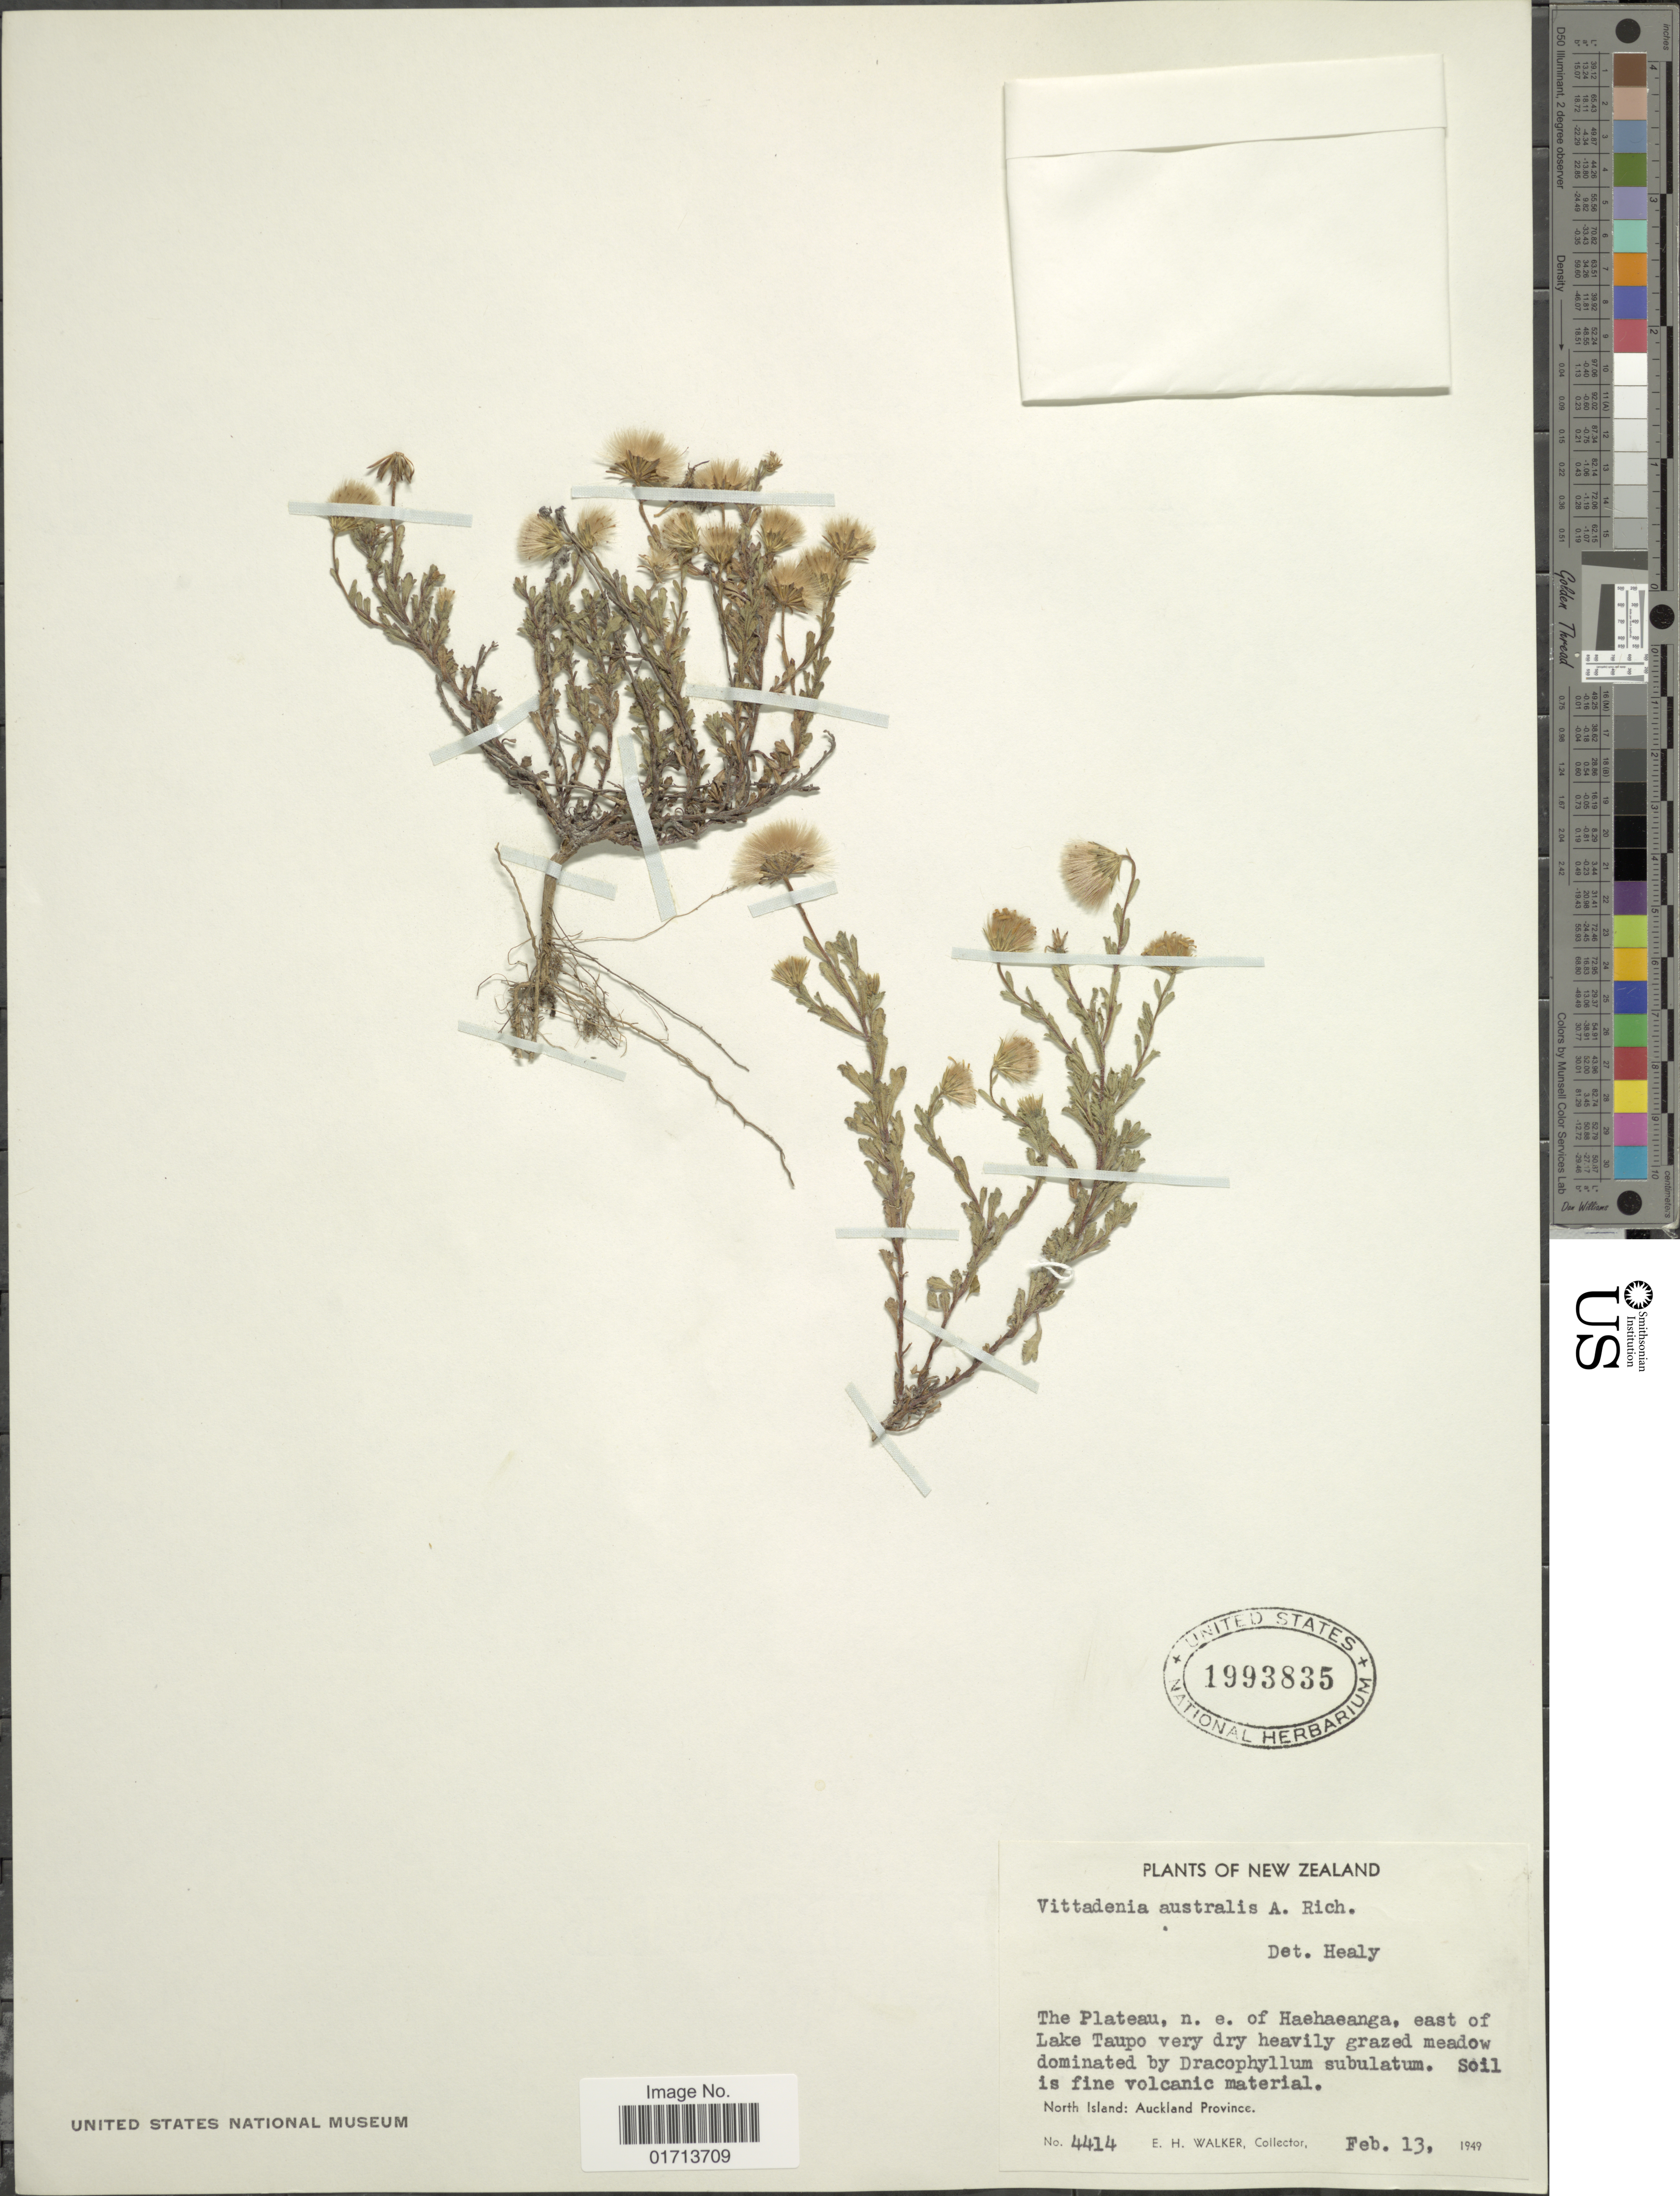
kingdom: Plantae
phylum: Tracheophyta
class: Magnoliopsida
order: Asterales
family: Asteraceae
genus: Vittadinia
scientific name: Vittadinia australis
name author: A. Rich.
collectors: E. H. Walker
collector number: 4414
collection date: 1949-02-13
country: New Zealand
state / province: Auckland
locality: The Plateau, n. e. of Haehaeanga, east of Lake Taupo, North Island: Auckland Province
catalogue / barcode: US 1993835